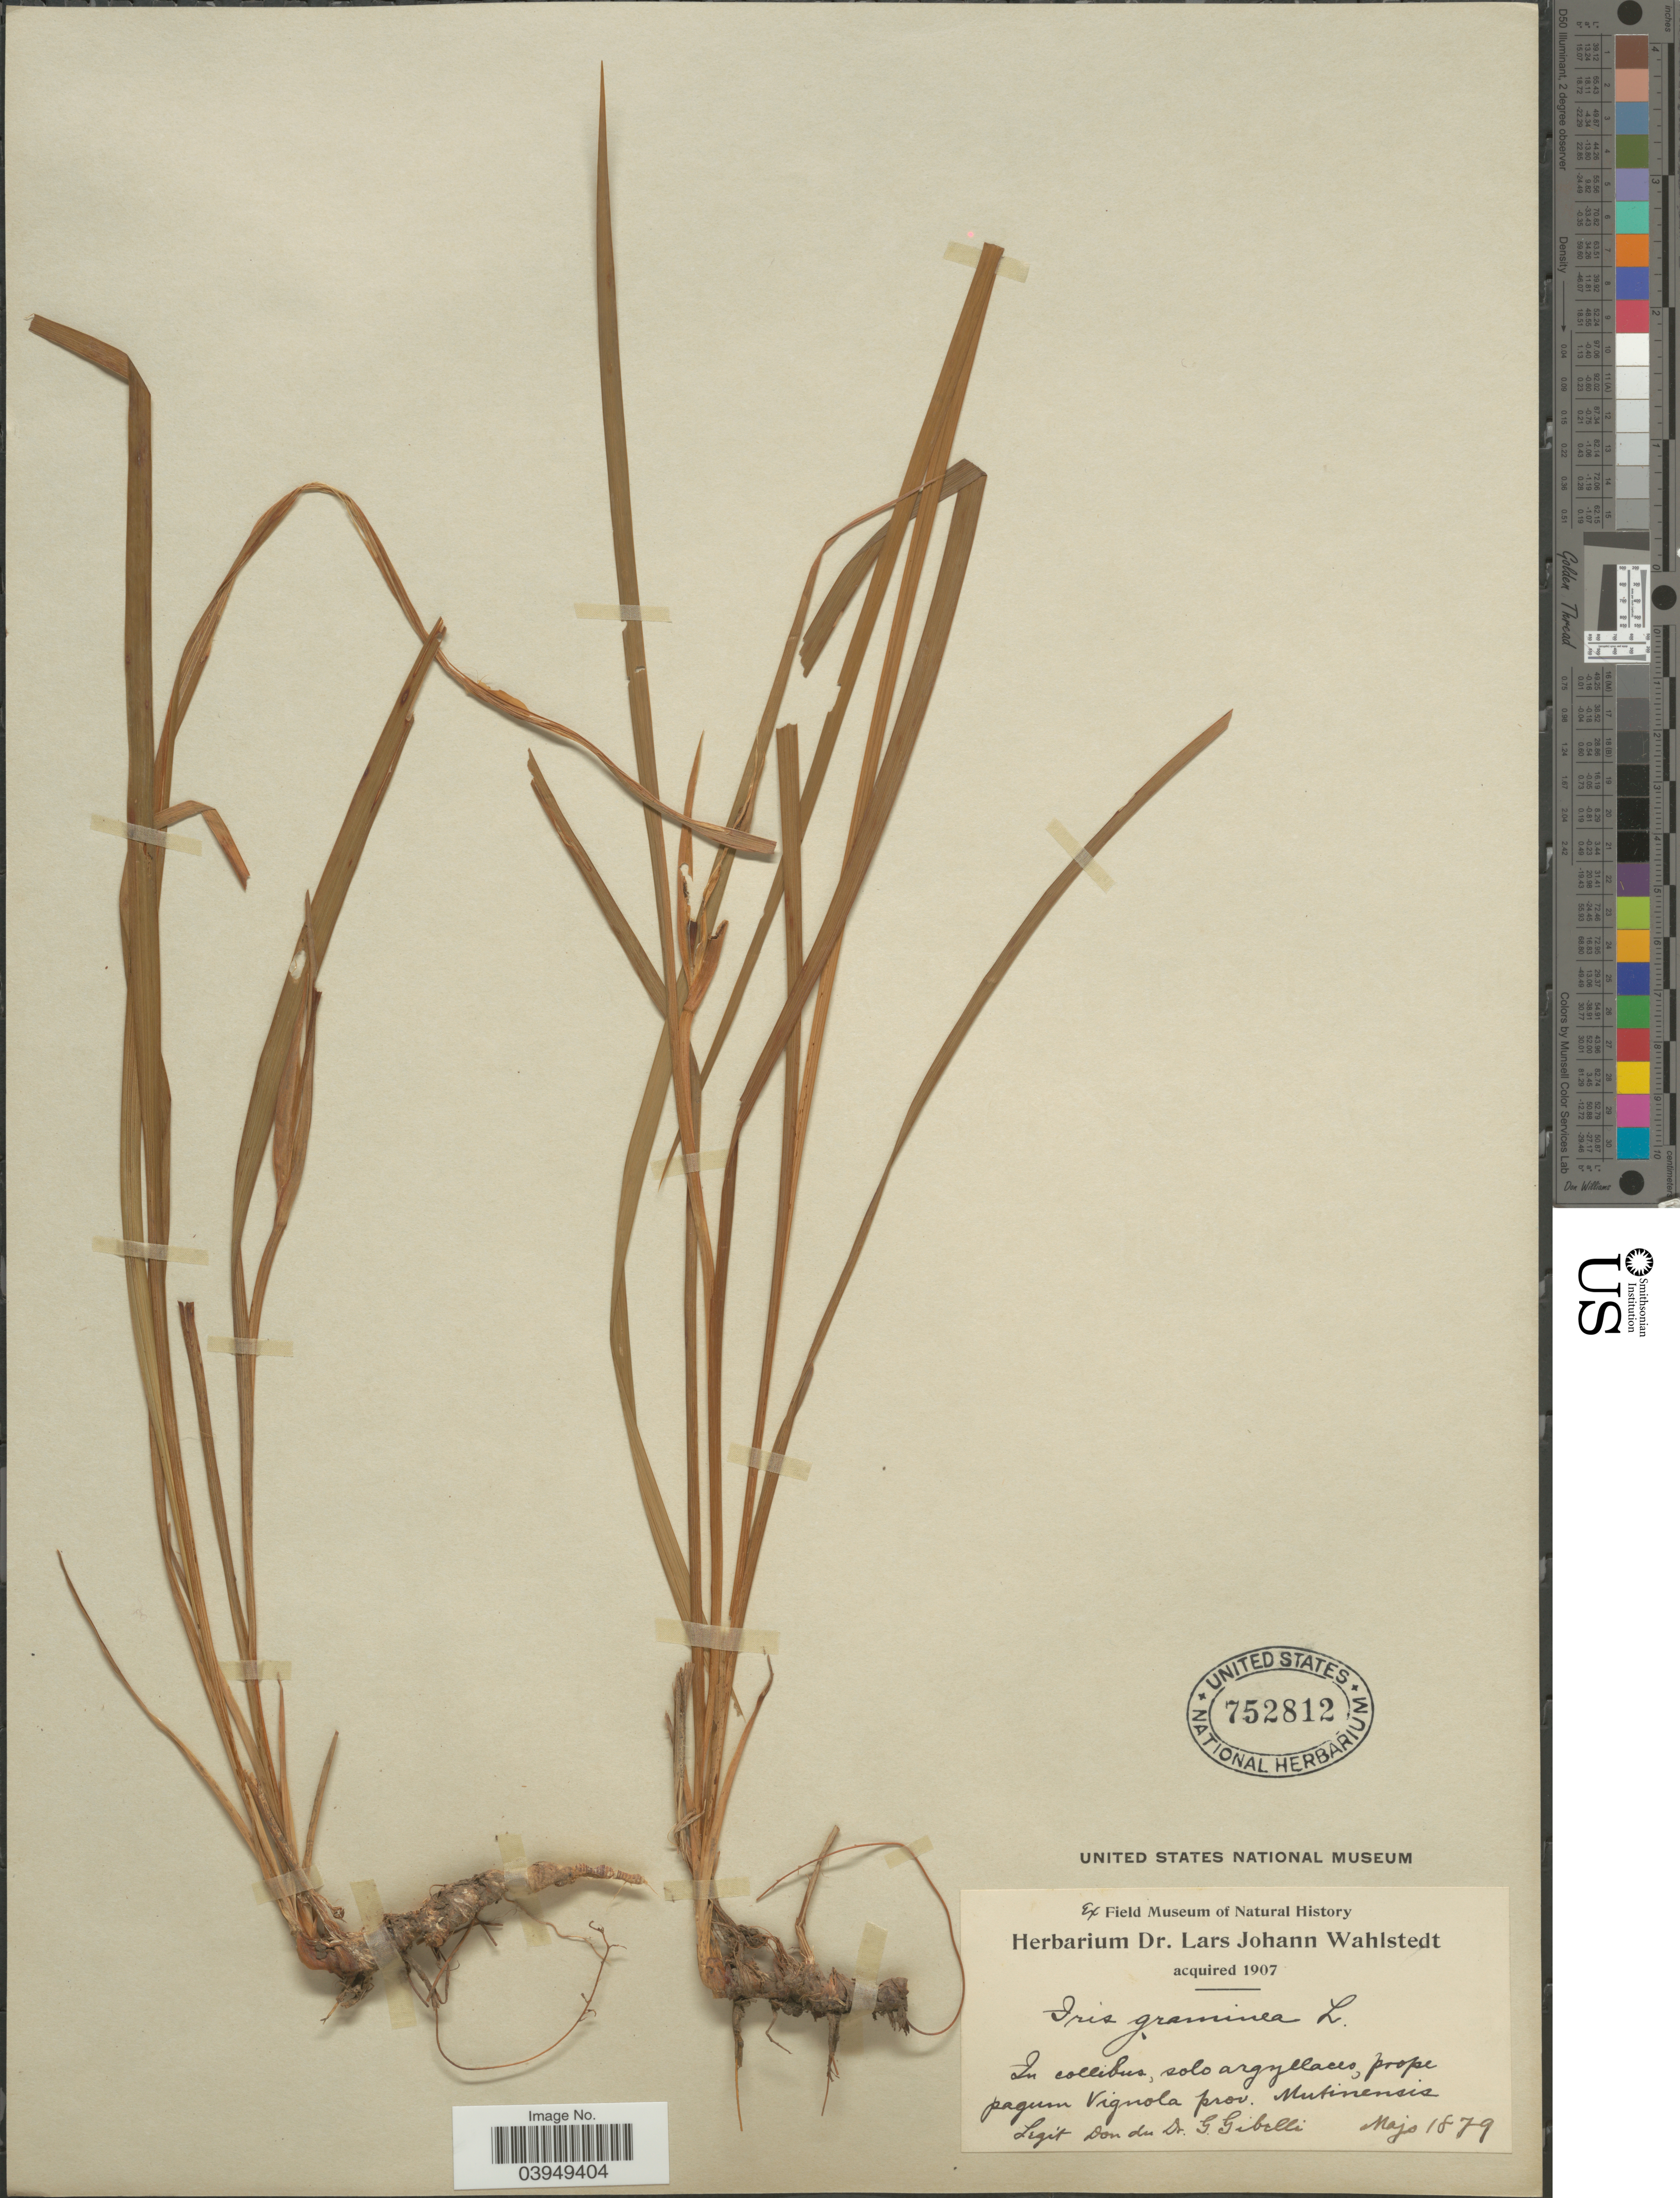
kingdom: Plantae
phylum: Tracheophyta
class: Liliopsida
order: Asparagales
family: Iridaceae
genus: Iris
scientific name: Iris graminea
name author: L.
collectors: G. Gibelli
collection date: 1879-05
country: Italy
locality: In collibus, solo argyllaces, prope pagum Vignola prov. Mutinensis.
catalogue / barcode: US 752812